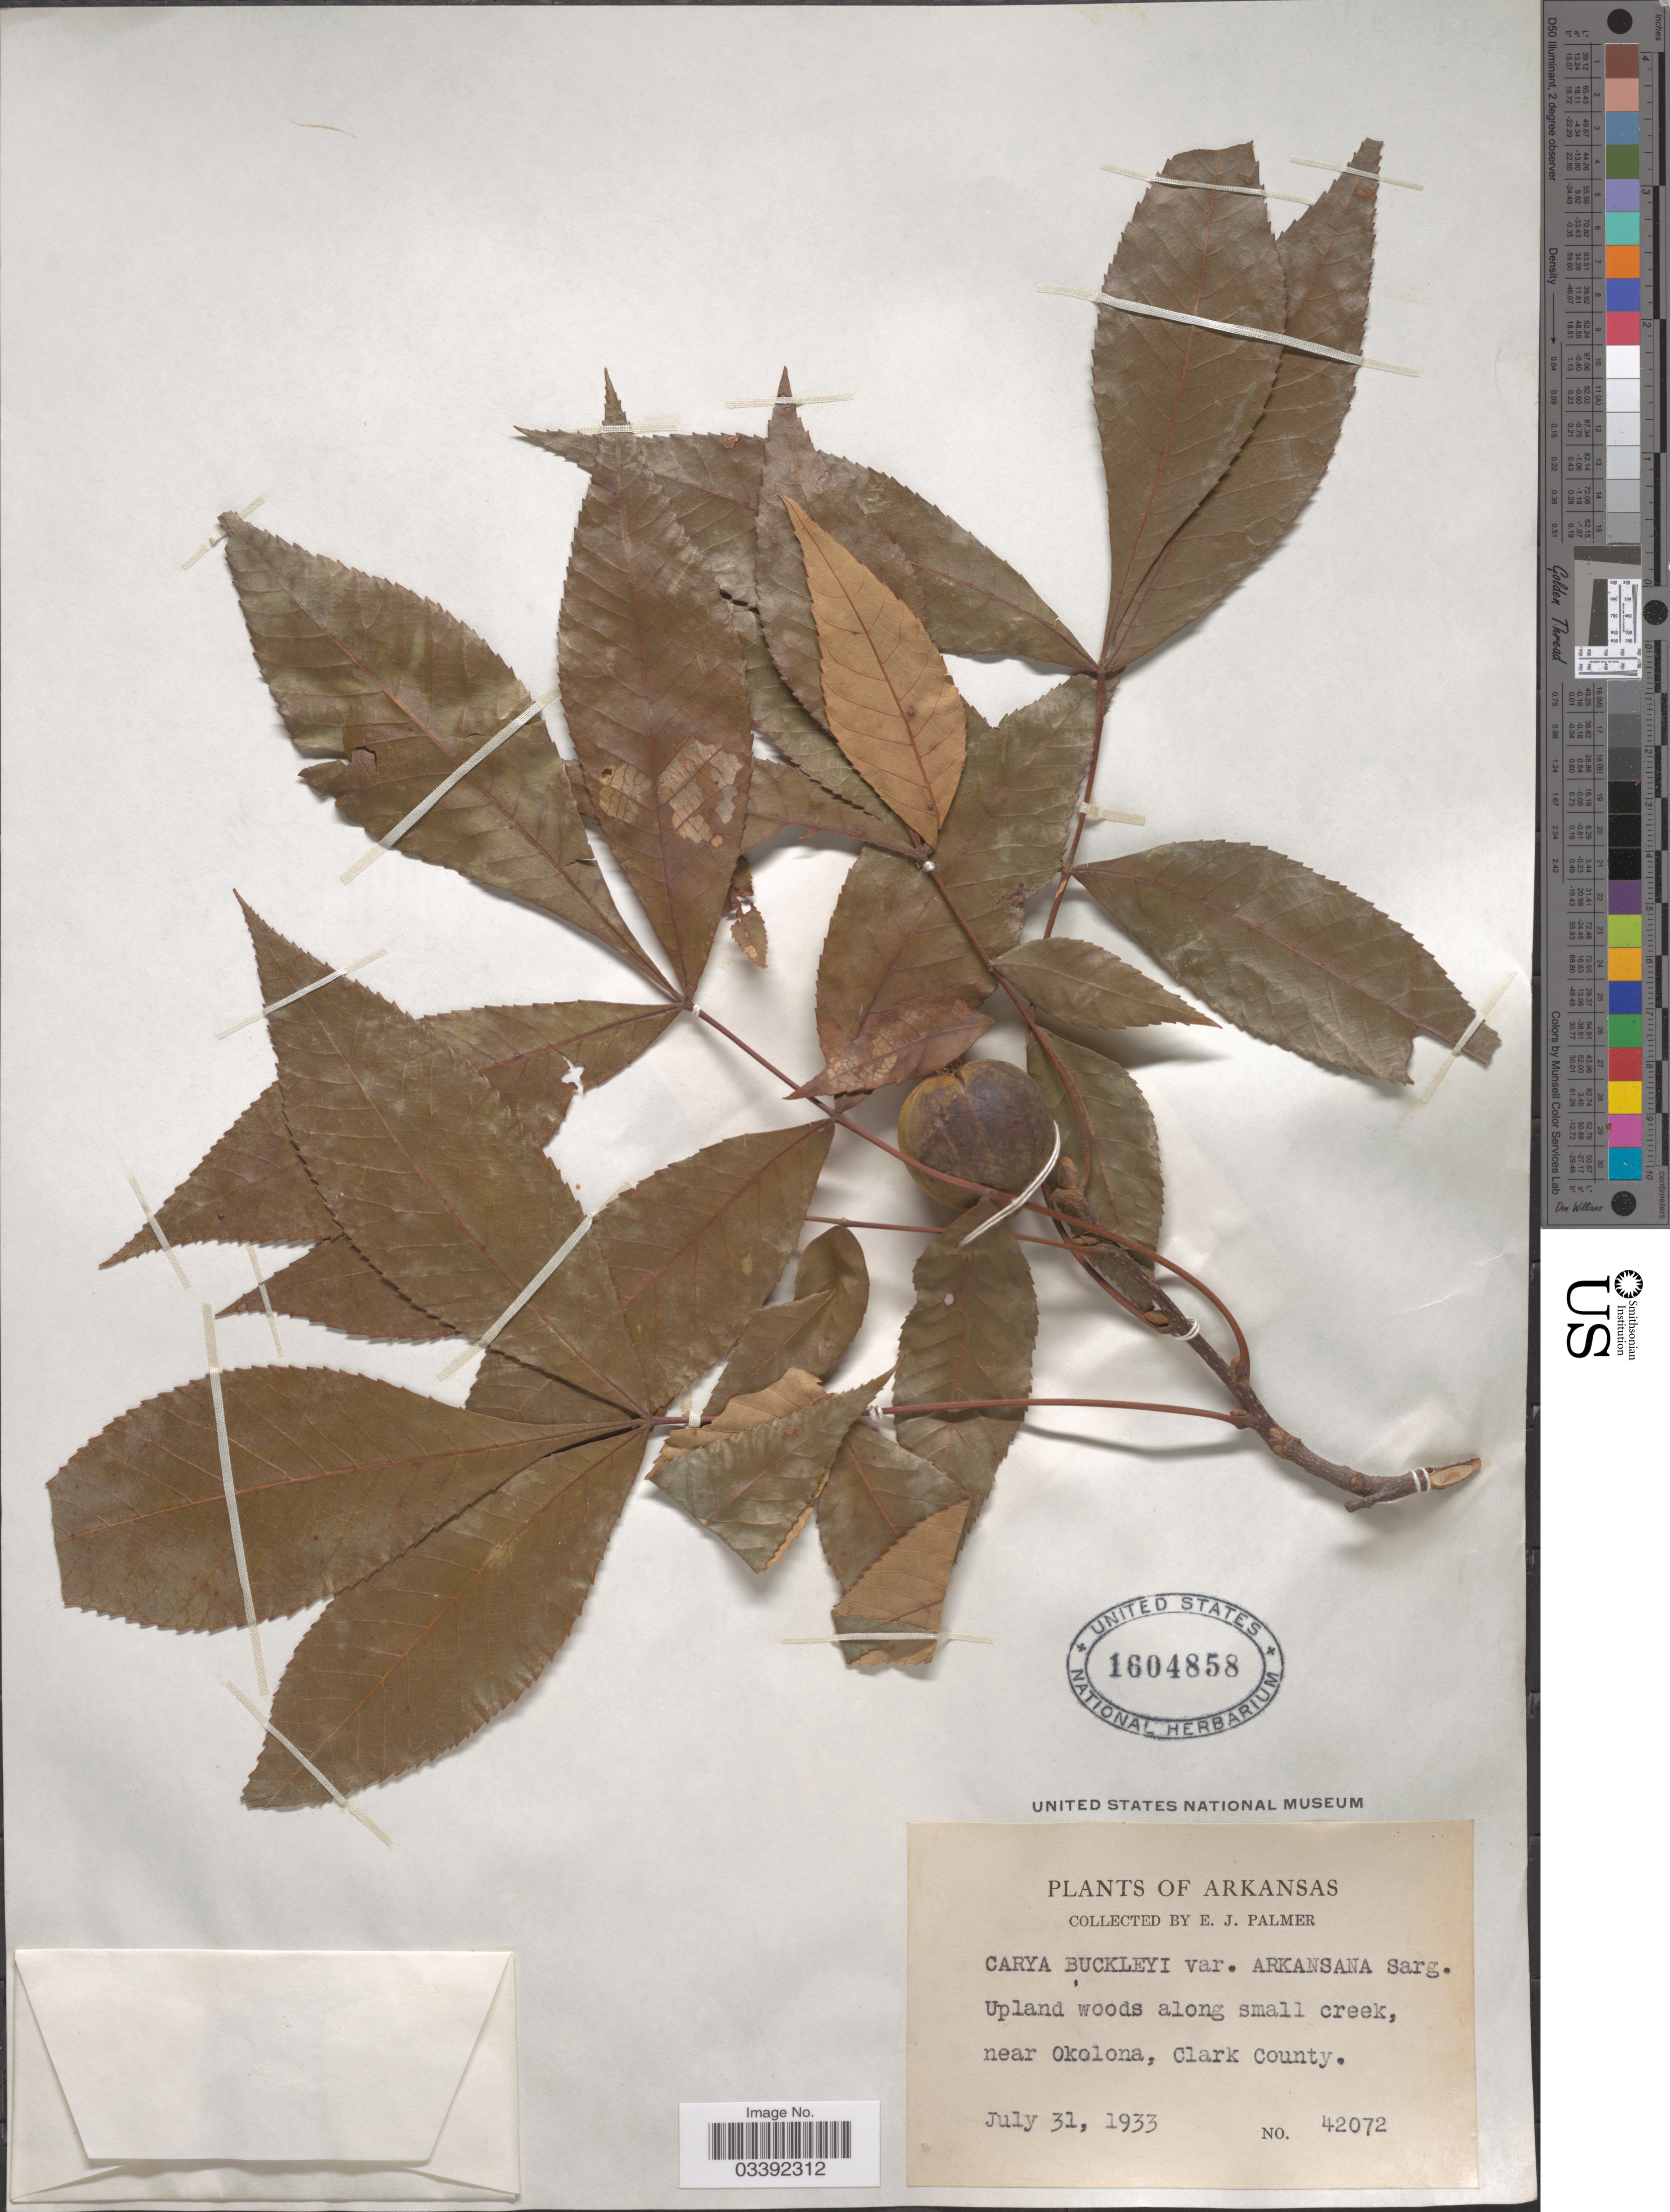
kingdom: Plantae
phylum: Tracheophyta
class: Magnoliopsida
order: Fagales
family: Juglandaceae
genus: Carya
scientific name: Carya texana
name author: Buckley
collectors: E. J. Palmer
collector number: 42072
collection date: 1933-07-31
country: United States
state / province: Arkansas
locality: Along small creek, near Okolona, Clark County.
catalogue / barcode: US 1604858